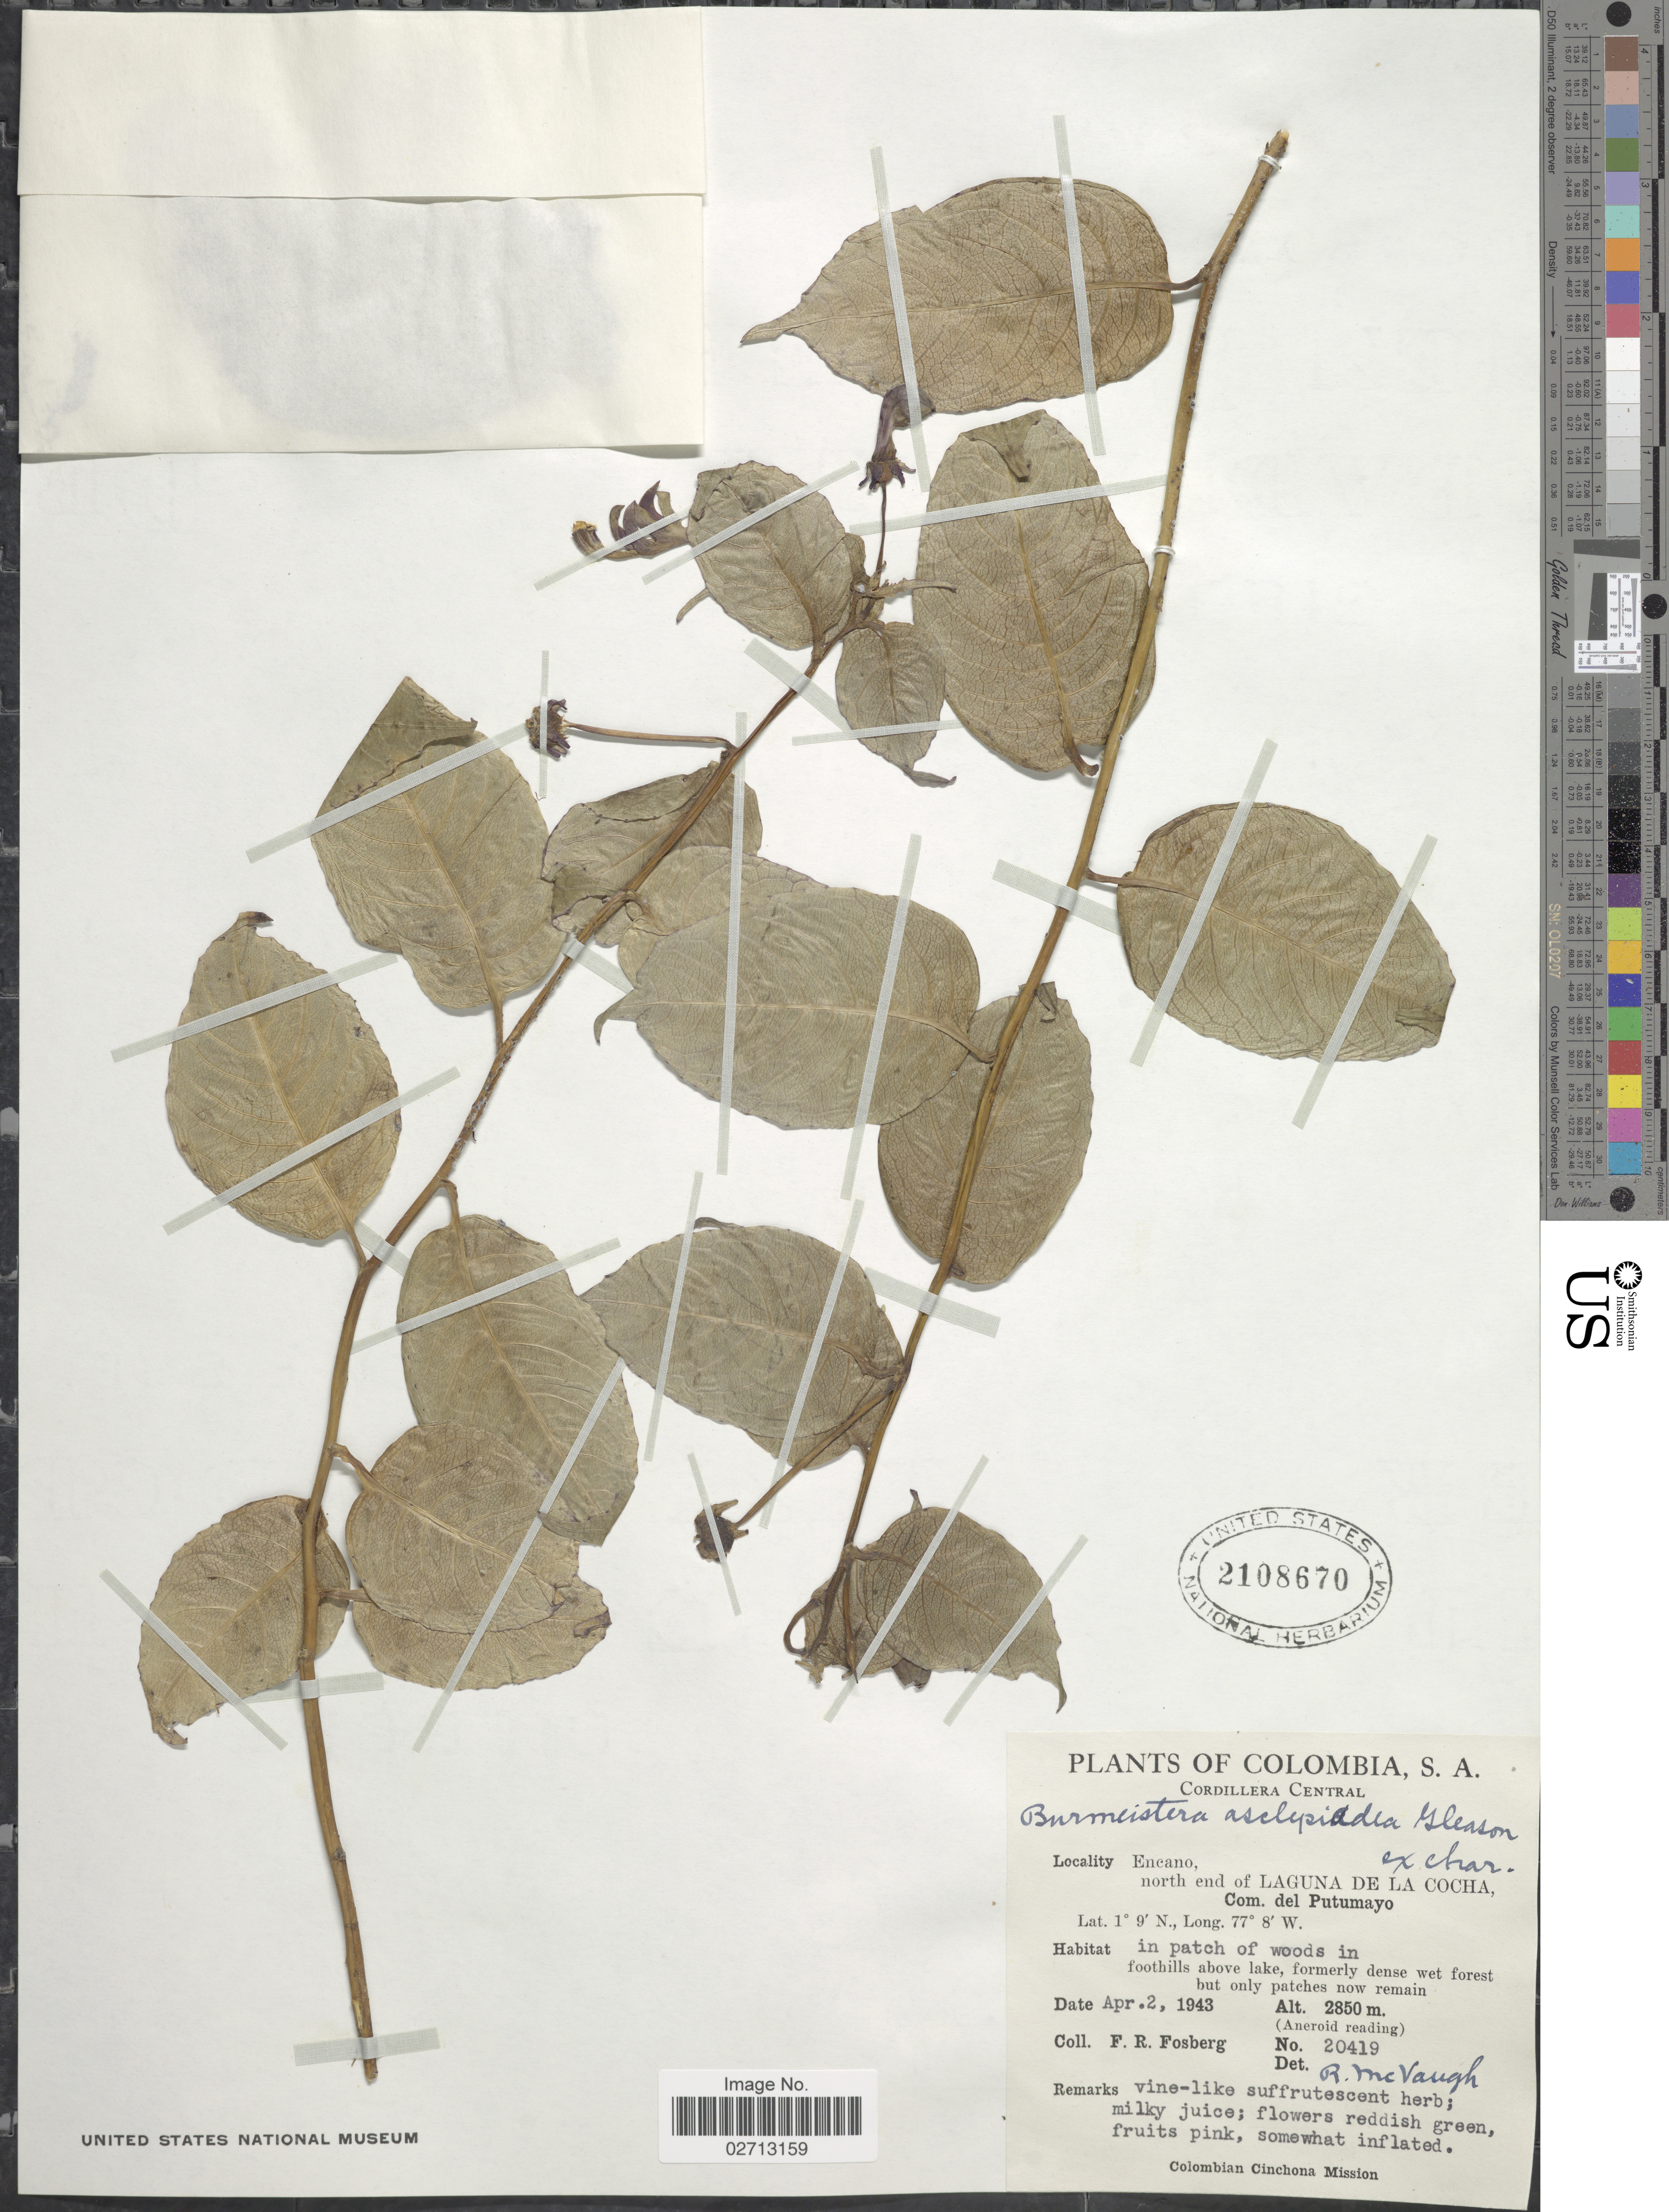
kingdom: Plantae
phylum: Tracheophyta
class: Magnoliopsida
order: Asterales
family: Campanulaceae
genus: Burmeistera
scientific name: Burmeistera asclepiadea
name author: Gleason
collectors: F. R. Fosberg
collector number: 20419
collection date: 1943-04-02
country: Colombia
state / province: Putumayo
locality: Cordillera Central. Encano, north end of Laguna de La Cocha, Com. del Putumayo.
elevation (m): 2850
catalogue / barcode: US 2108670